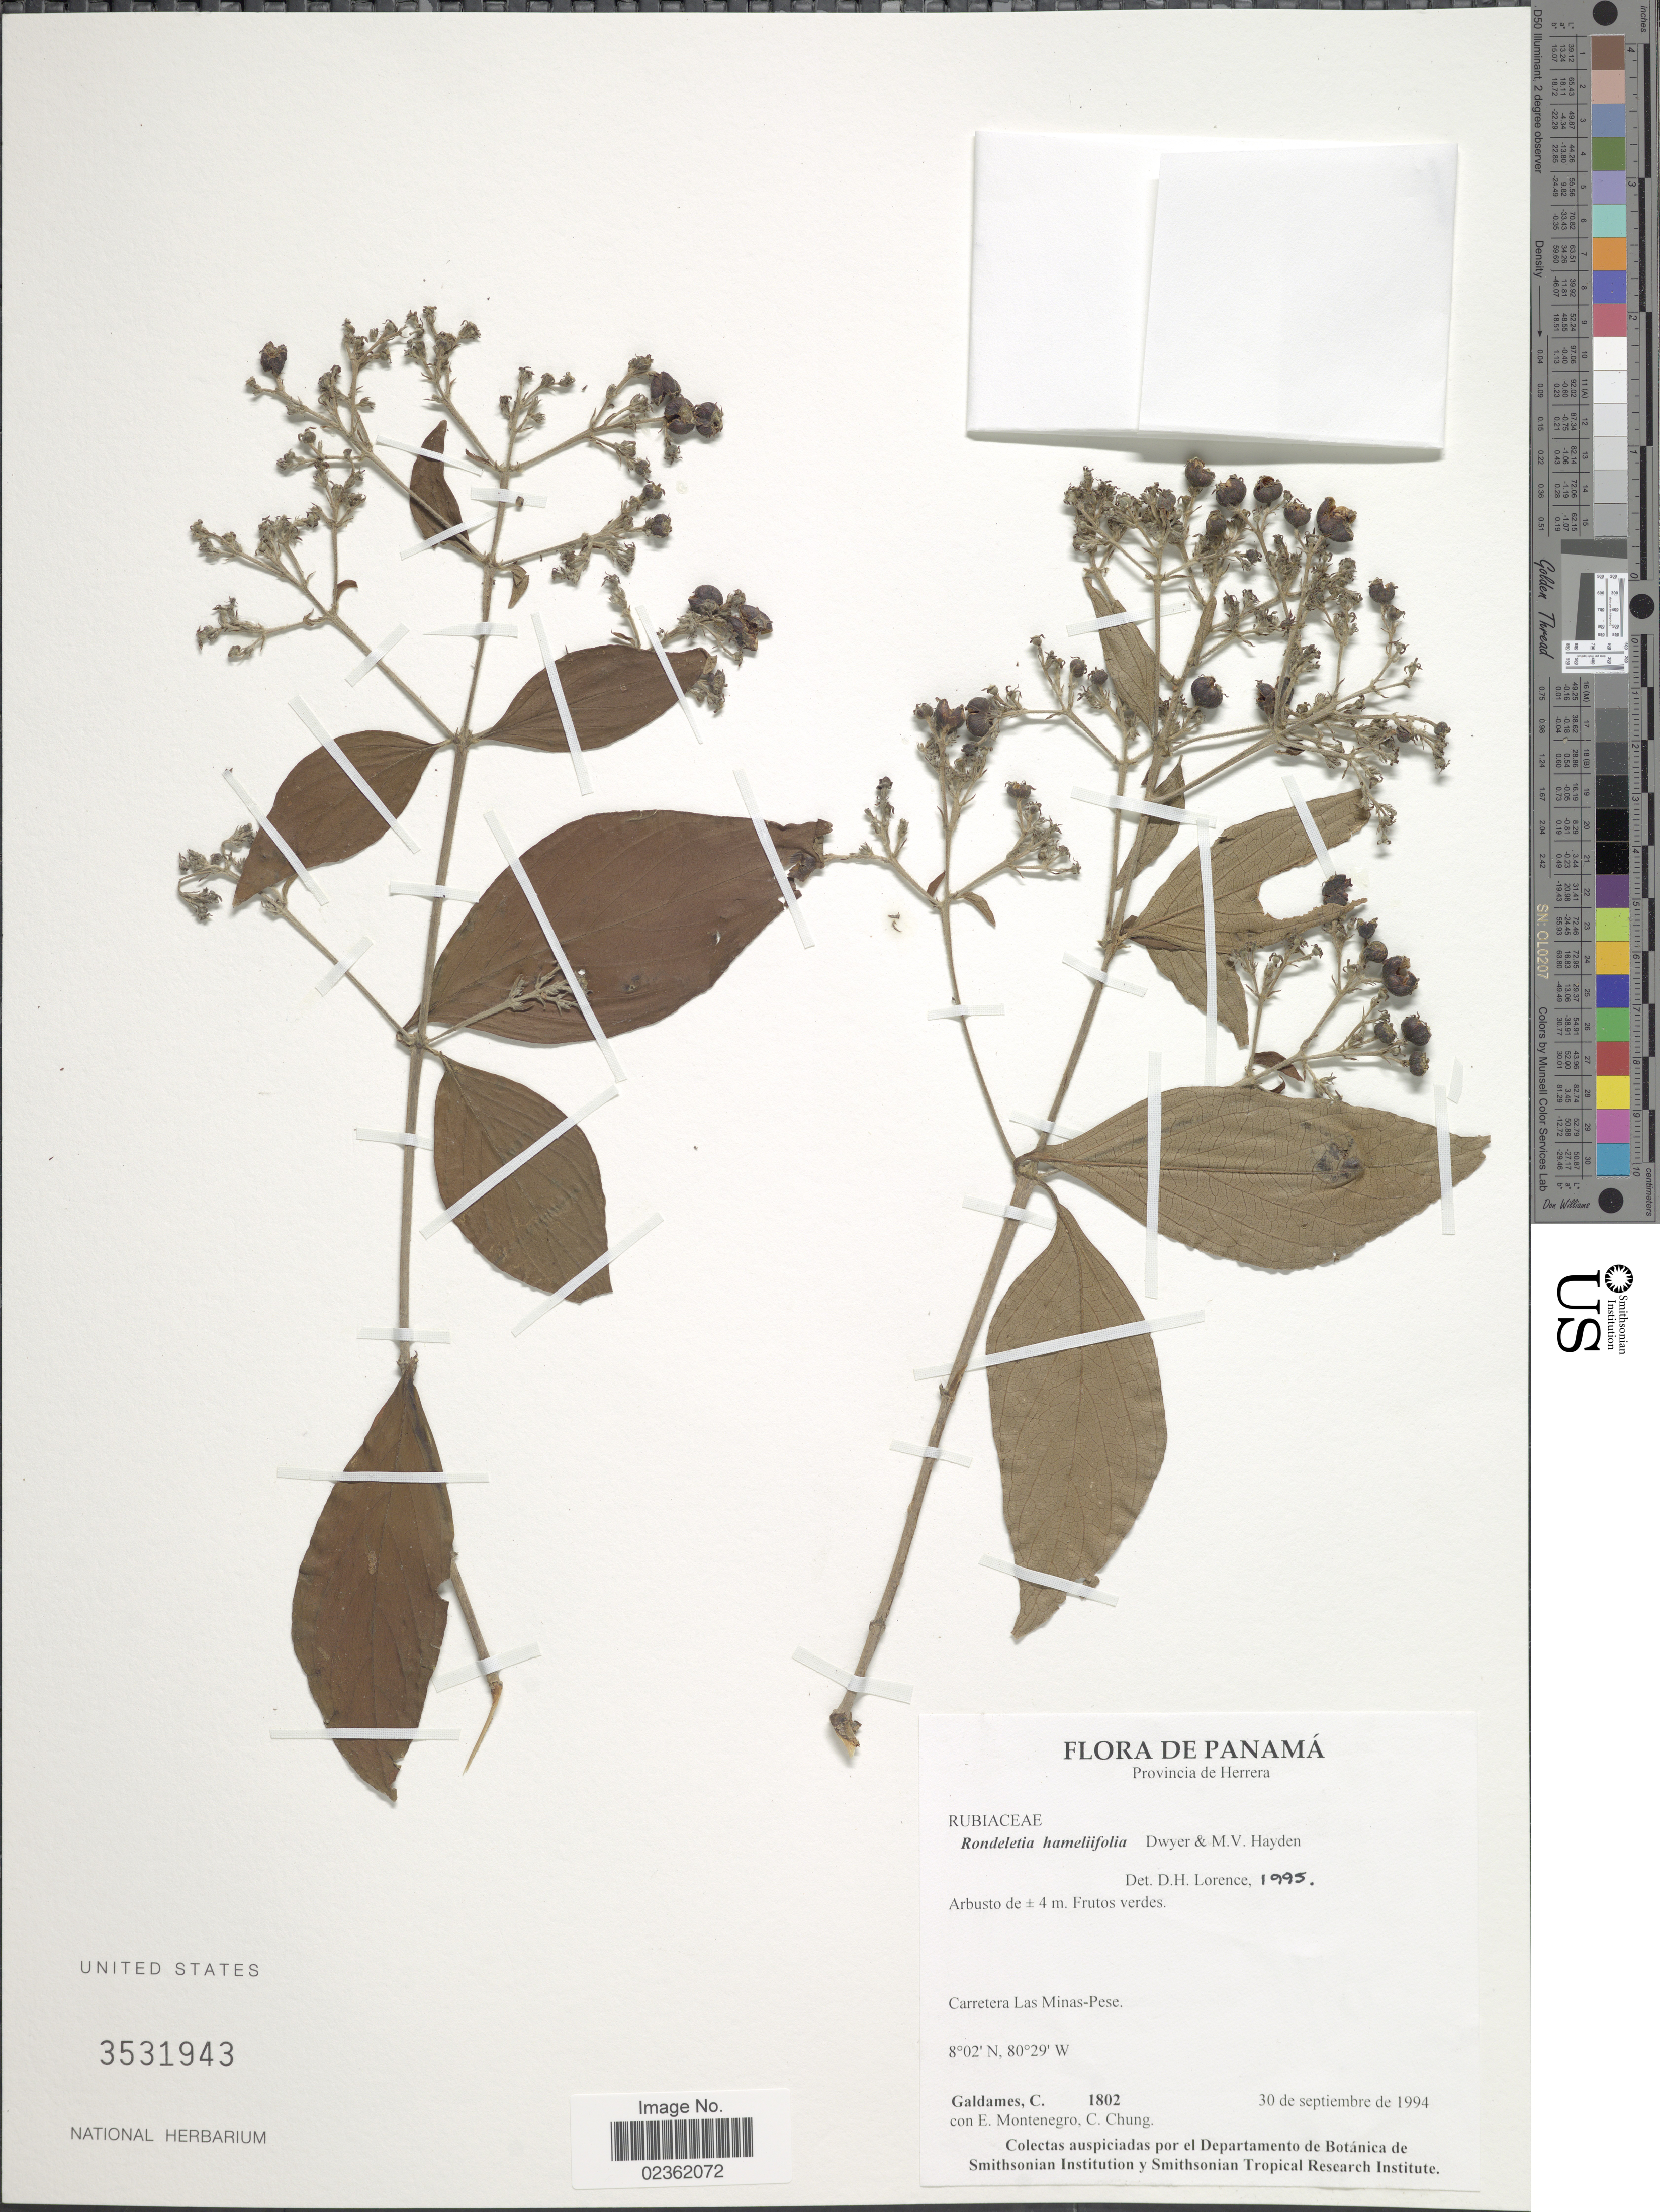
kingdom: Plantae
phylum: Tracheophyta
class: Magnoliopsida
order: Gentianales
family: Rubiaceae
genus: Rondeletia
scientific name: Rondeletia hameliifolia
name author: Dwyer & M.V. Hayden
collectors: C. Galdames, E. Montenegro & C. Chung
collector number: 1802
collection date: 1994-09-30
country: Panama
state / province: Herrera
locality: Carretera Las Minas-Pese.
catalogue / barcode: US 3531943